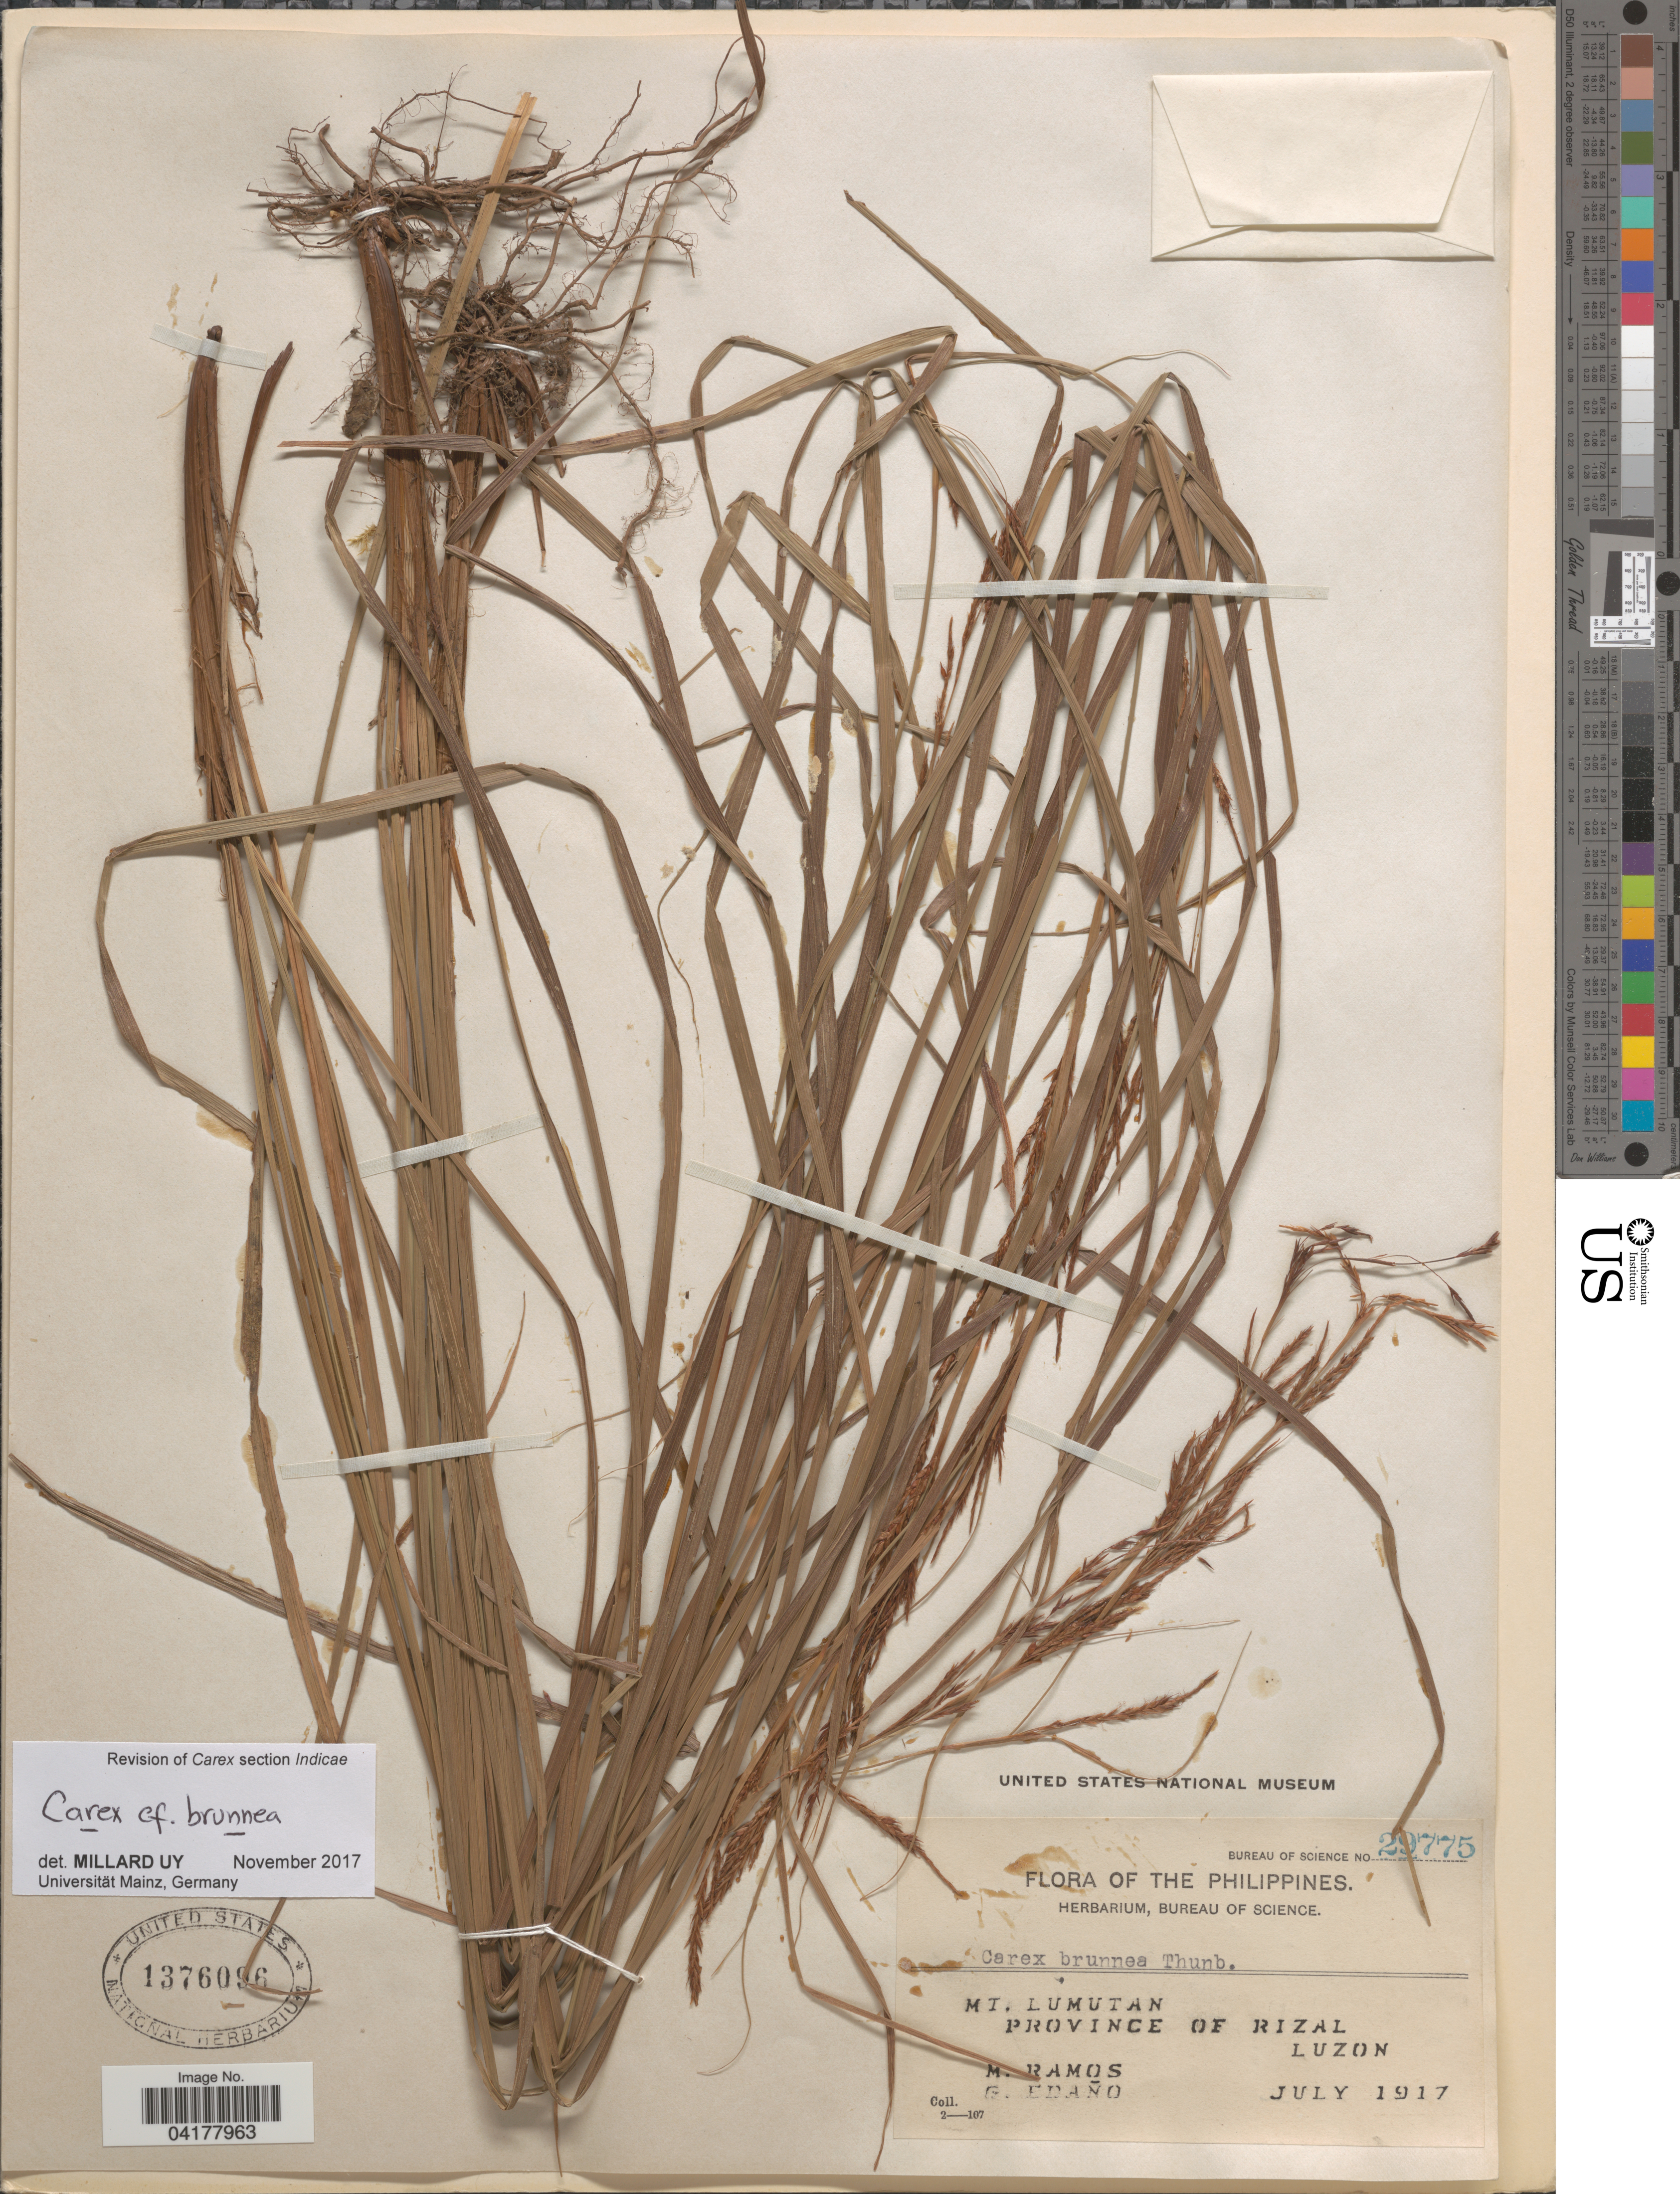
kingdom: Plantae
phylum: Tracheophyta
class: Liliopsida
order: Poales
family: Cyperaceae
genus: Carex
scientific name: Carex brunnea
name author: Thunb.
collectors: M. Ramos & G. Edaño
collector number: Bureau of Science 29775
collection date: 1917-07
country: Philippines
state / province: Calabarzon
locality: Mt. Lumutan. Province of Rizal. Luzon.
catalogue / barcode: US 1376096